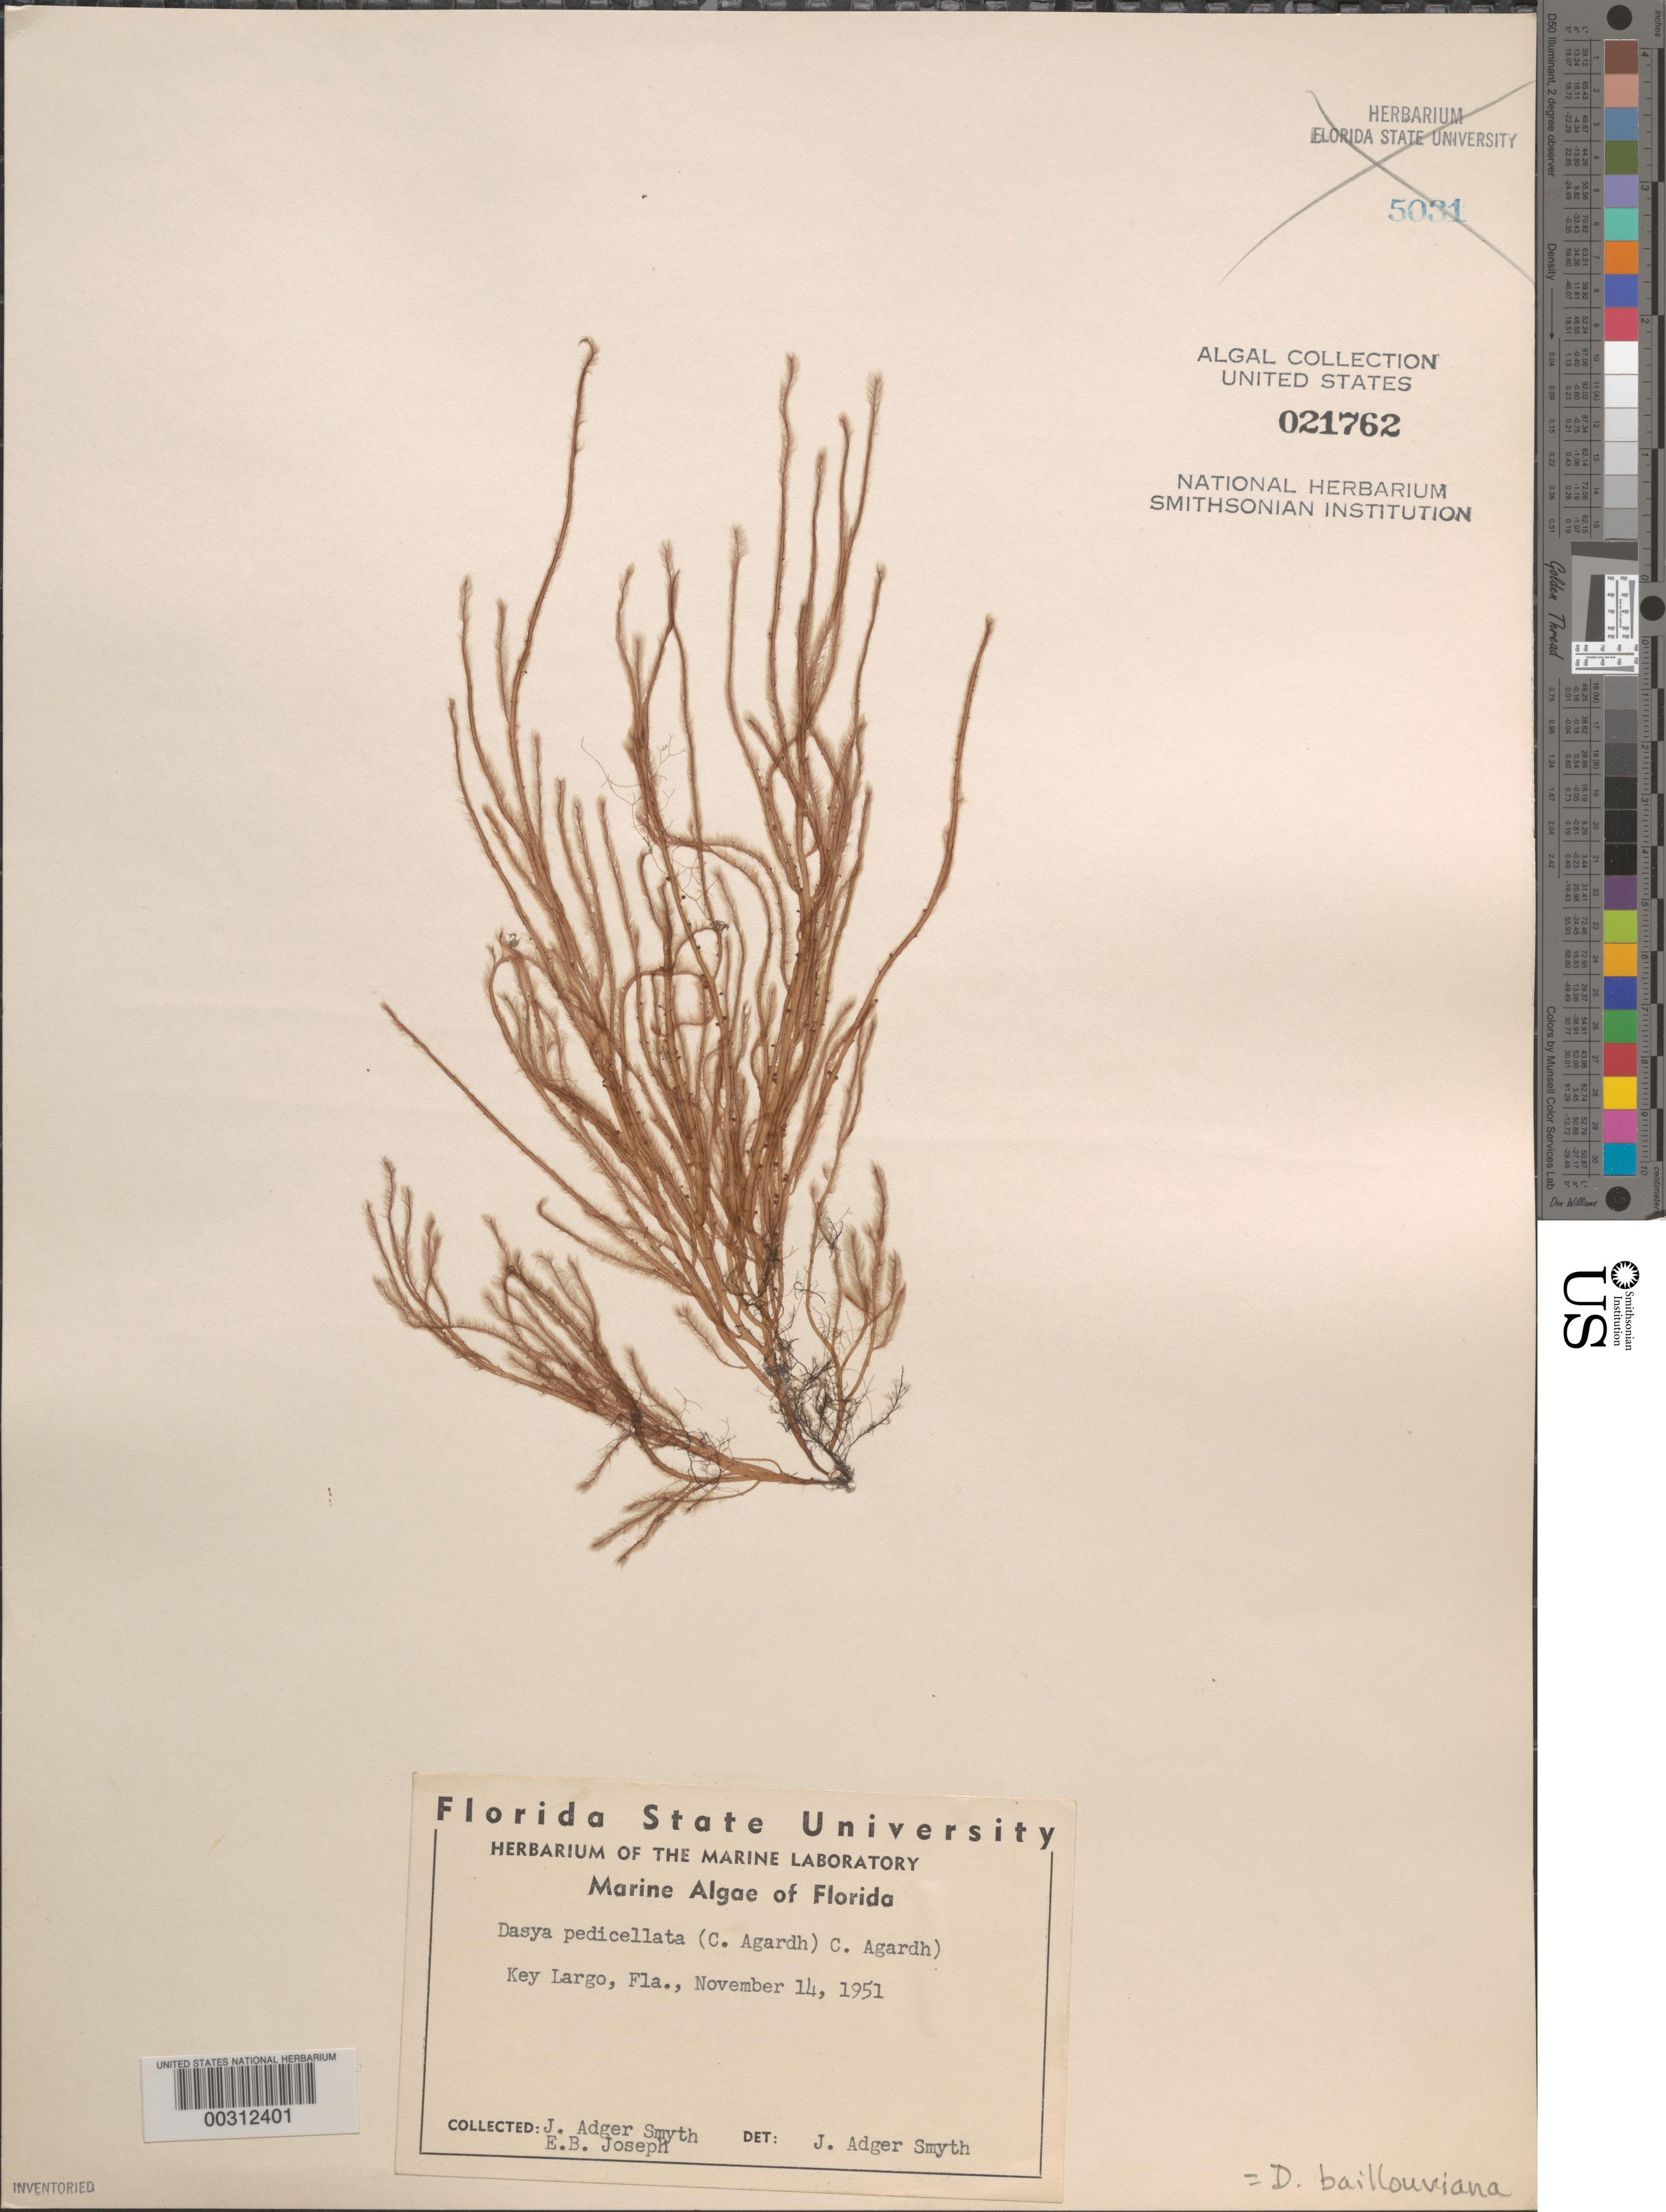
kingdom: Plantae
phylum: Rhodophyta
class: Florideophyceae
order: Ceramiales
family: Dasyaceae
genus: Dasya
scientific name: Dasya pedicellata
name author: (C. Agardh) C. Agardh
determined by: Algae name updating Project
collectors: J. Smyth & E. Joseph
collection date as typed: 14 Nov 1951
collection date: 1951-11-14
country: United States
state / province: Florida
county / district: Monroe County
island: Key Largo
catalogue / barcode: US 21762